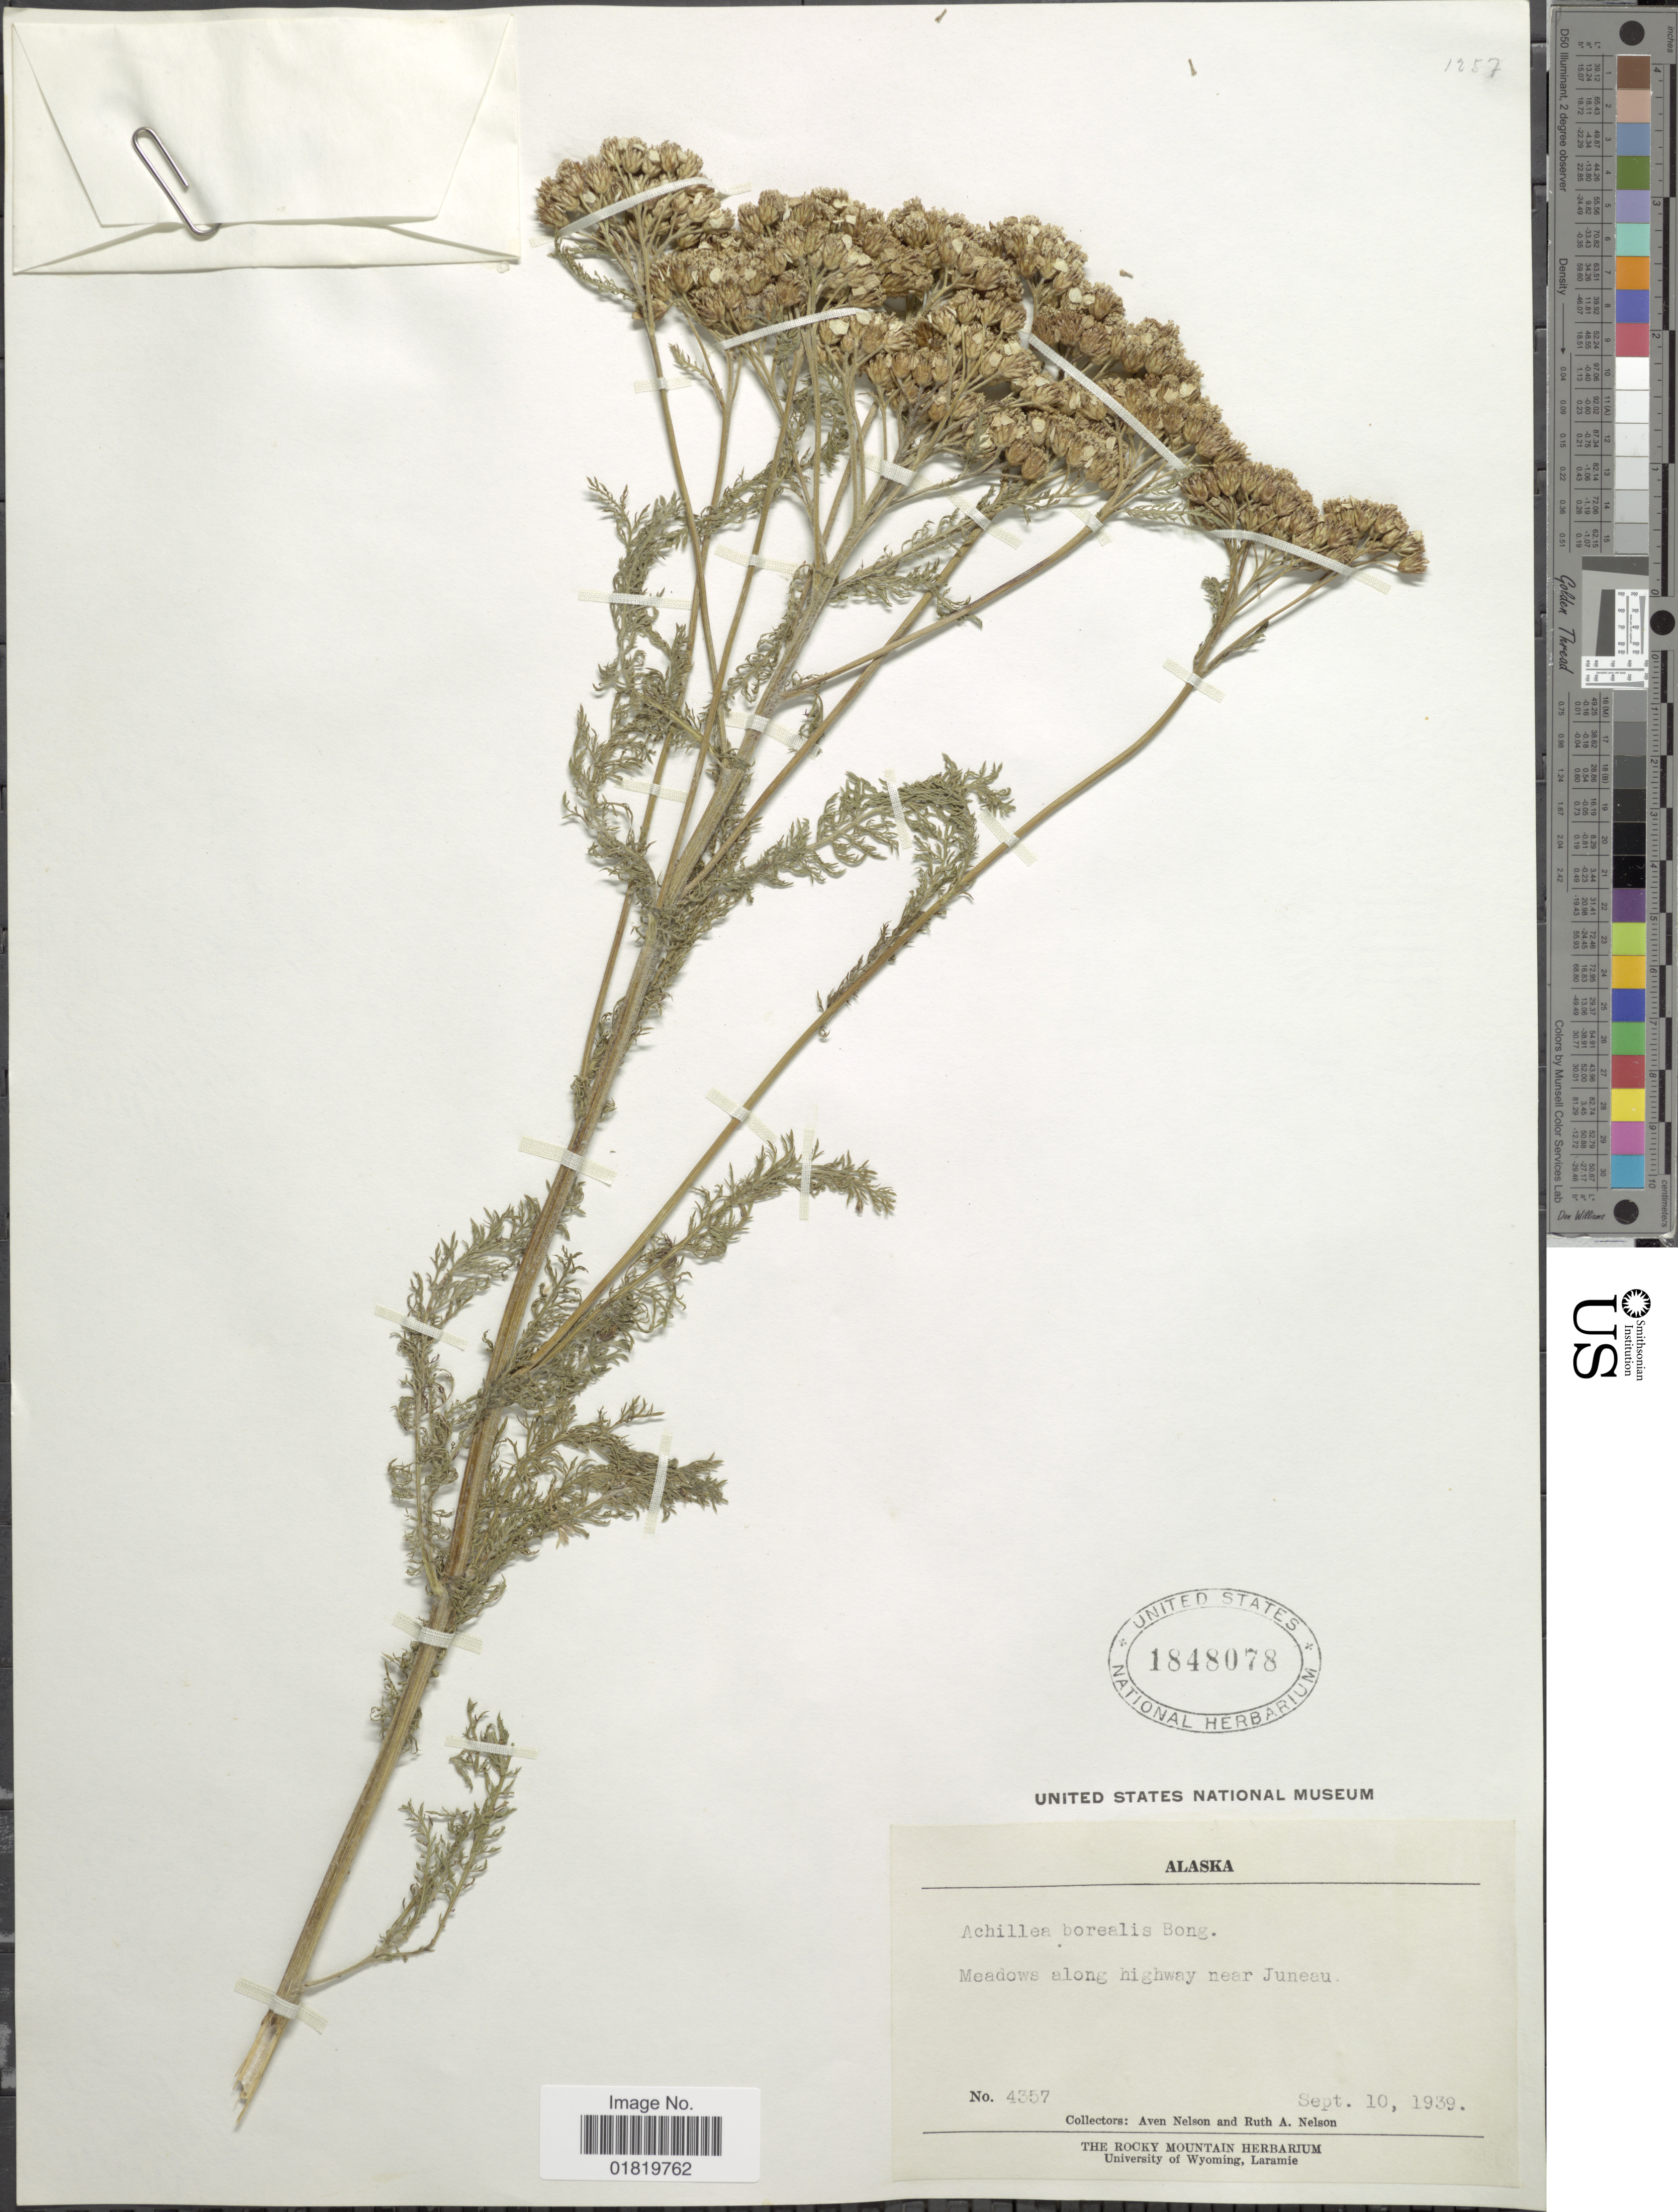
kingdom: Plantae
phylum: Tracheophyta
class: Magnoliopsida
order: Asterales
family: Asteraceae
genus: Achillea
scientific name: Achillea borealis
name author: Bong.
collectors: A. Nelson & R. A. Nelson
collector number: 4357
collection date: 1939-09-10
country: United States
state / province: Alaska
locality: Meadows along highway near Juneau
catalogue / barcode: US 1848078